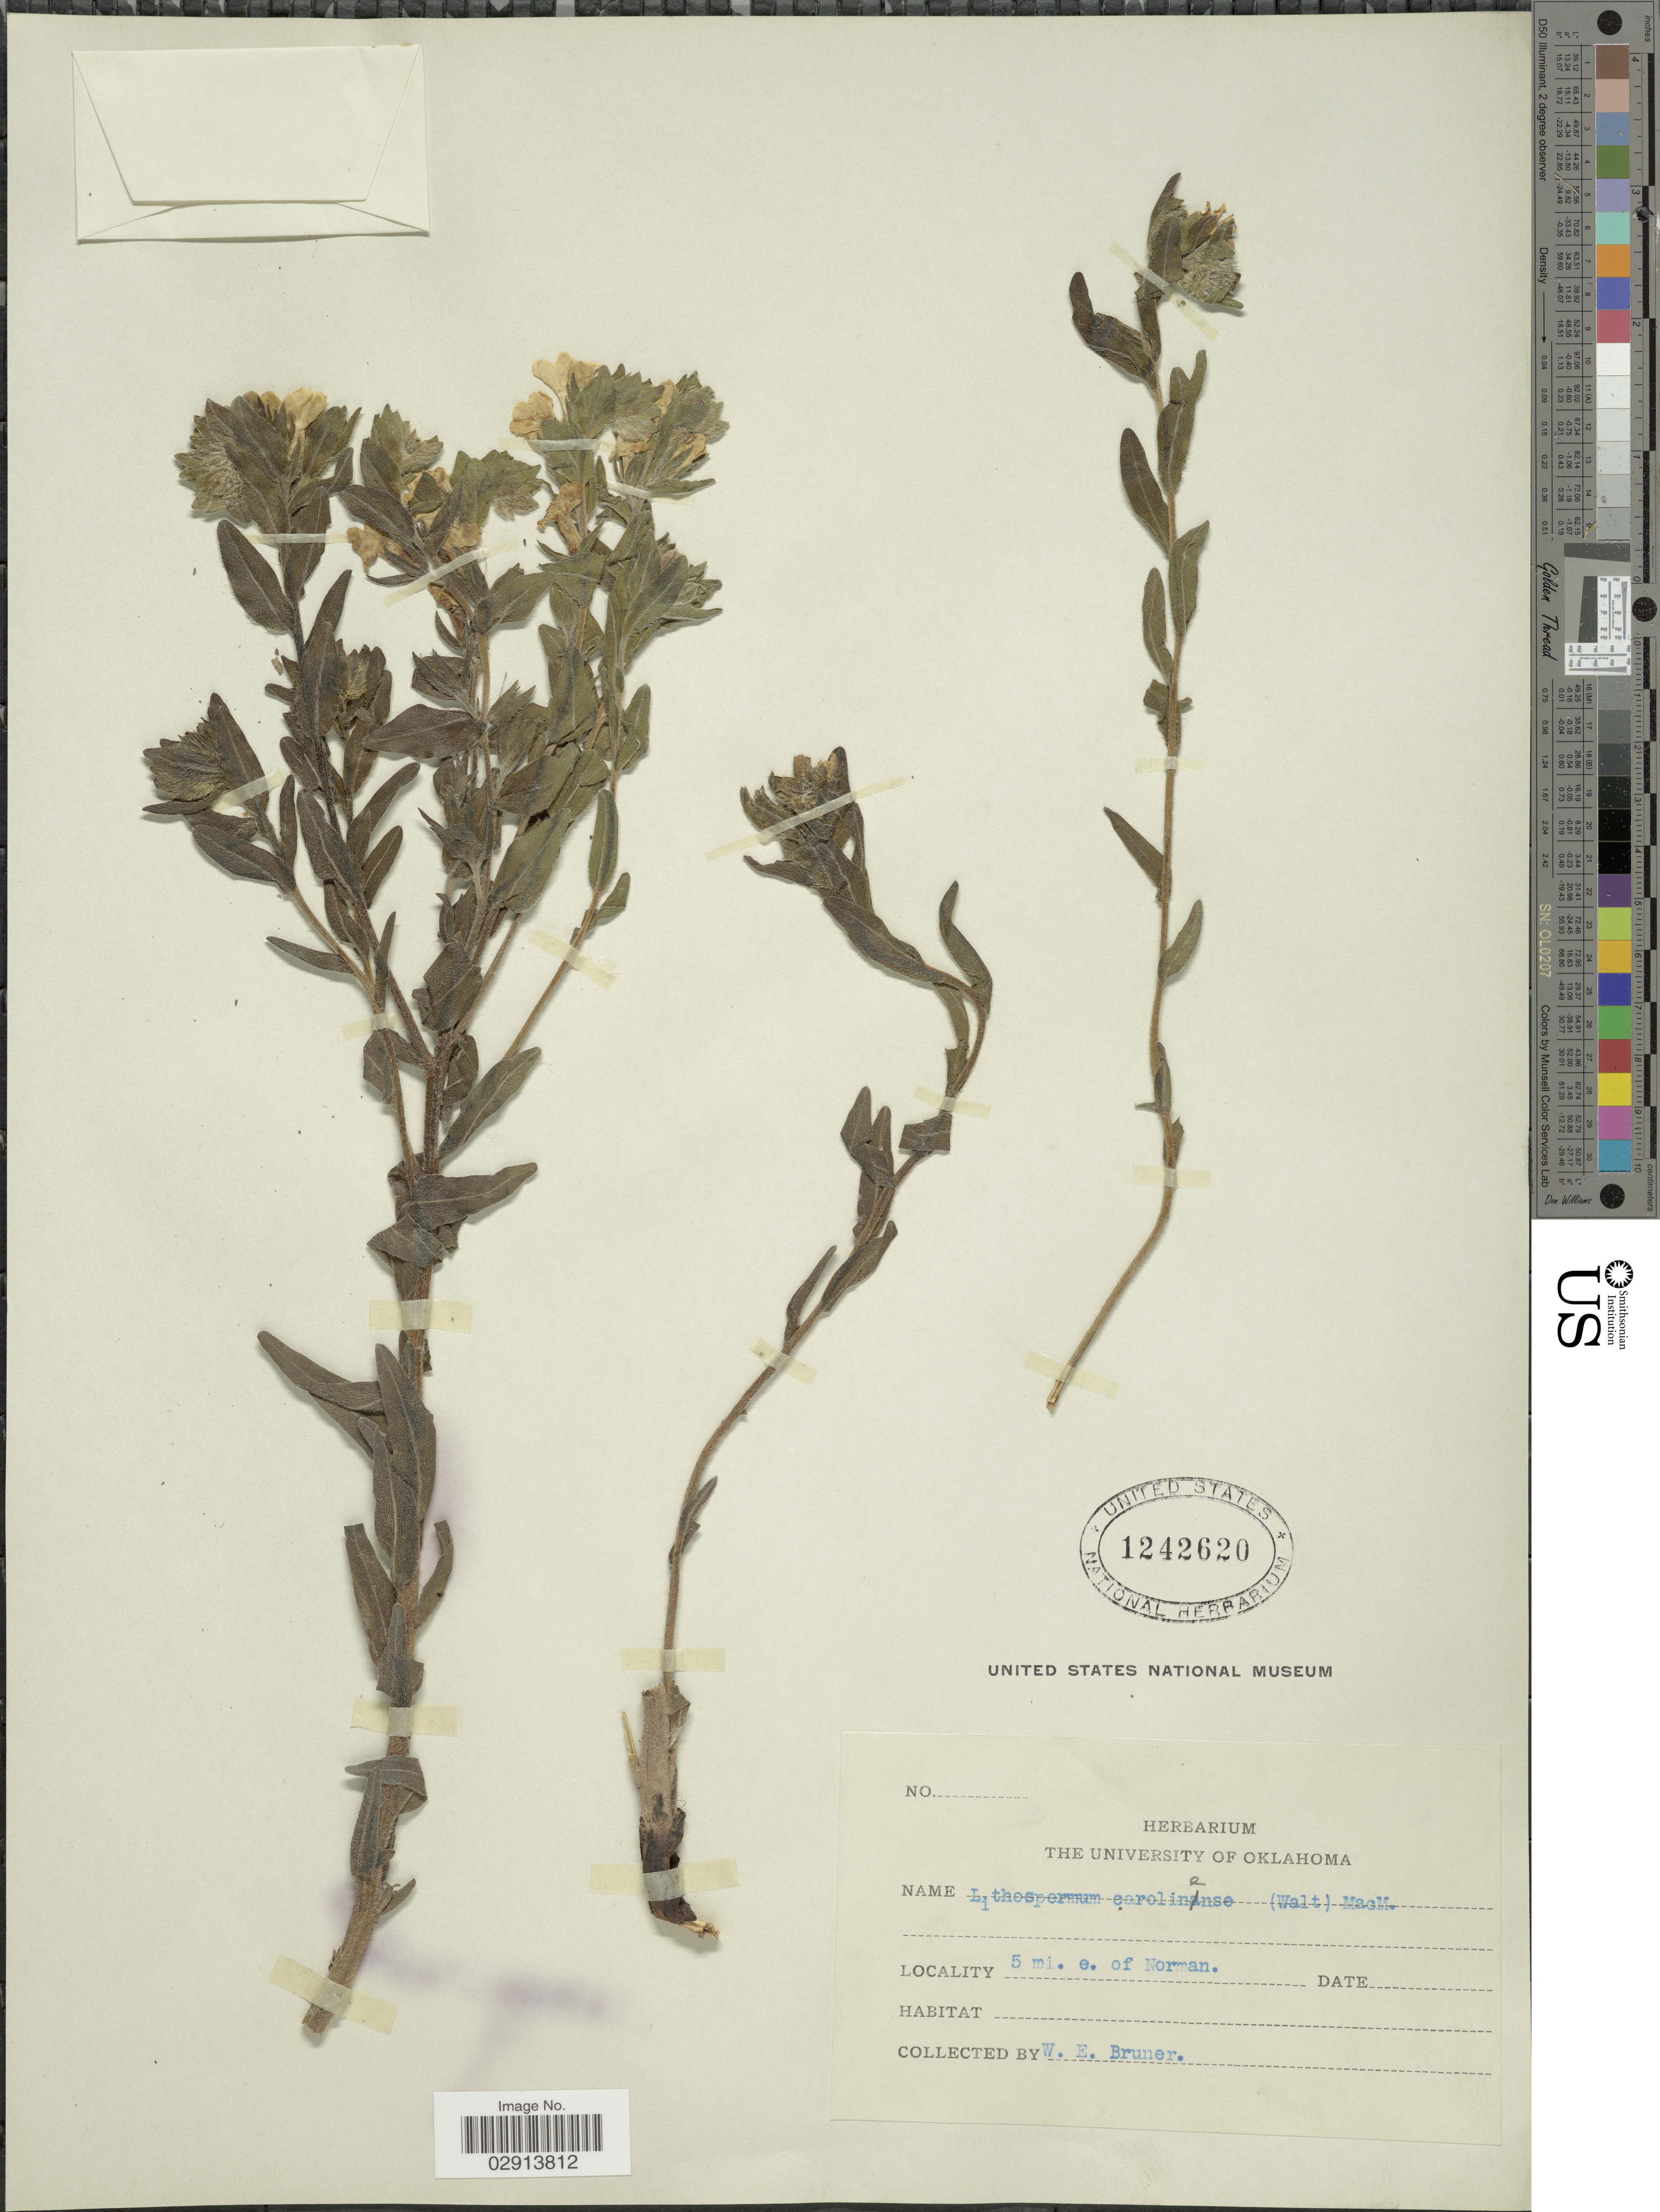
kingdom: Plantae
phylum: Tracheophyta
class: Magnoliopsida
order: Boraginales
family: Boraginaceae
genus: Lithospermum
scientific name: Lithospermum caroliniense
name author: (J.F. Gmel.) MacMill.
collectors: W. Bruner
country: United States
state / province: Oklahoma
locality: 5 mi. e. of Norman.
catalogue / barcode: US 1242620